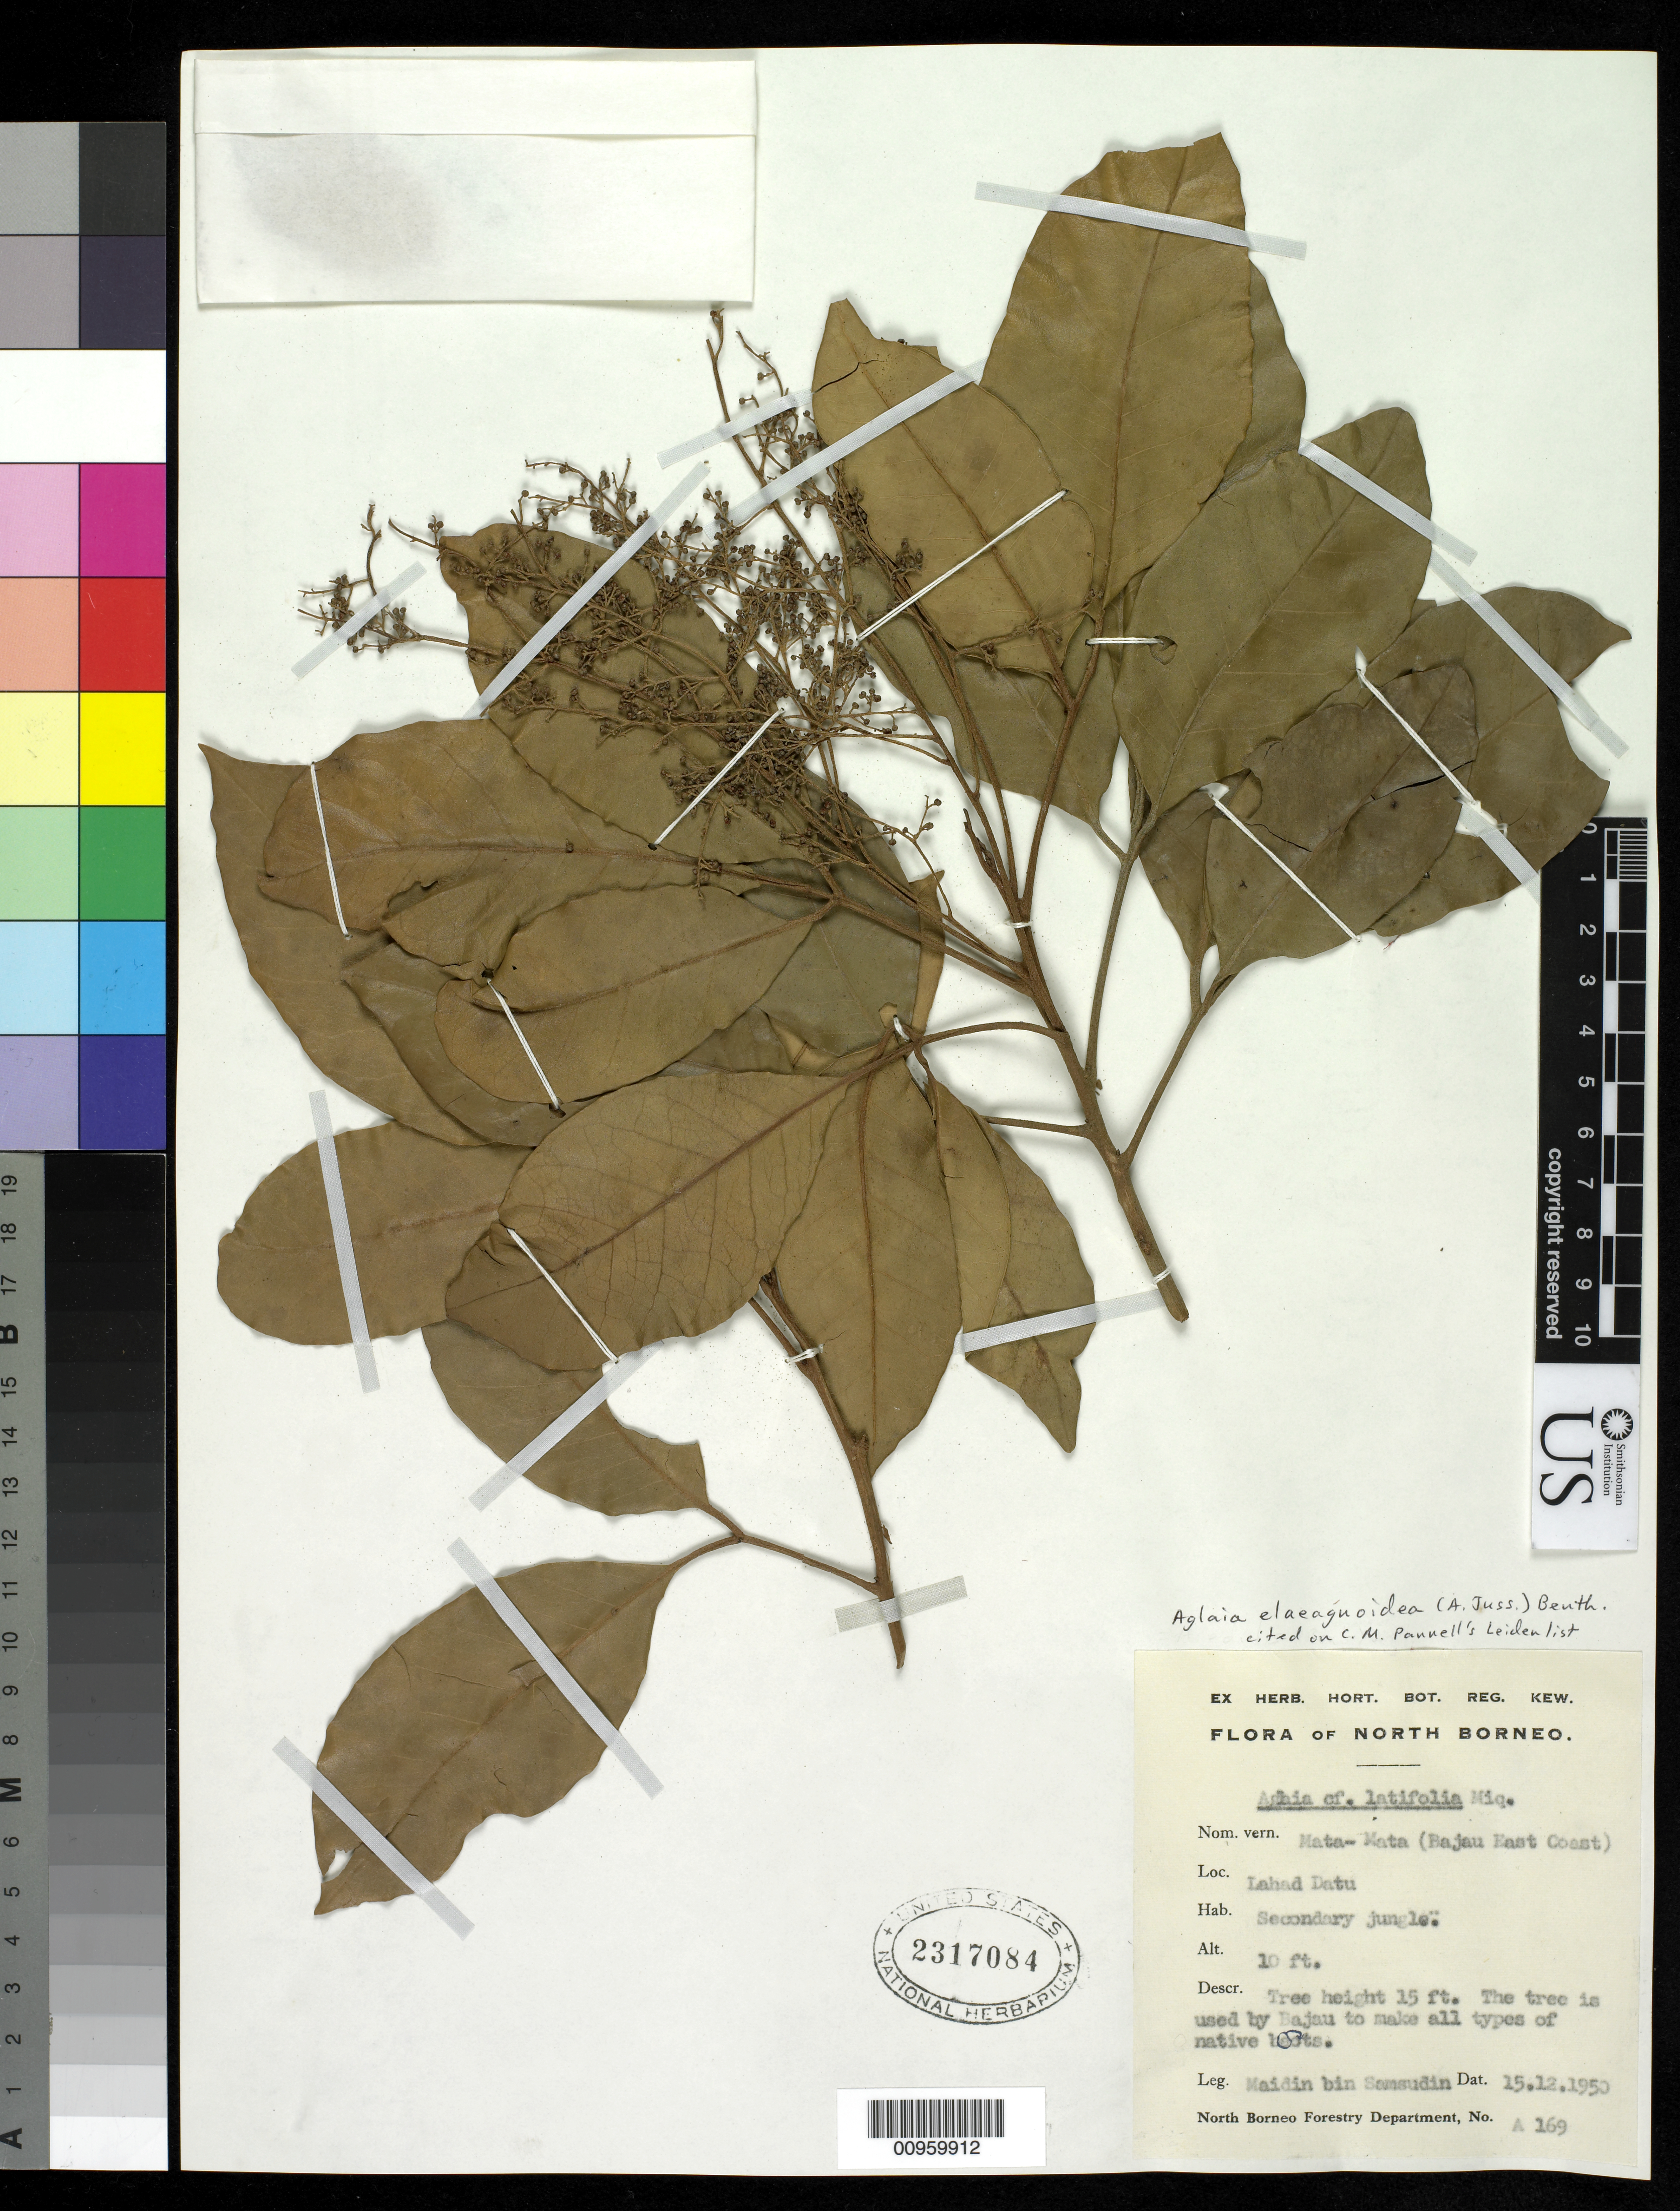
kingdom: Plantae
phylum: Tracheophyta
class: Magnoliopsida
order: Sapindales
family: Meliaceae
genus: Aglaia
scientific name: Aglaia elaeagnoidea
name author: (A. Juss.) Benth.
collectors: Maidin bin Samsudin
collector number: A 169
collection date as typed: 15 Dec 1950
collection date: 1950-12-15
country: Indonesia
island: Borneo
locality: North Borneo, Lahad Datu, secondary jungle.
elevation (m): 3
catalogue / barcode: US 2317084